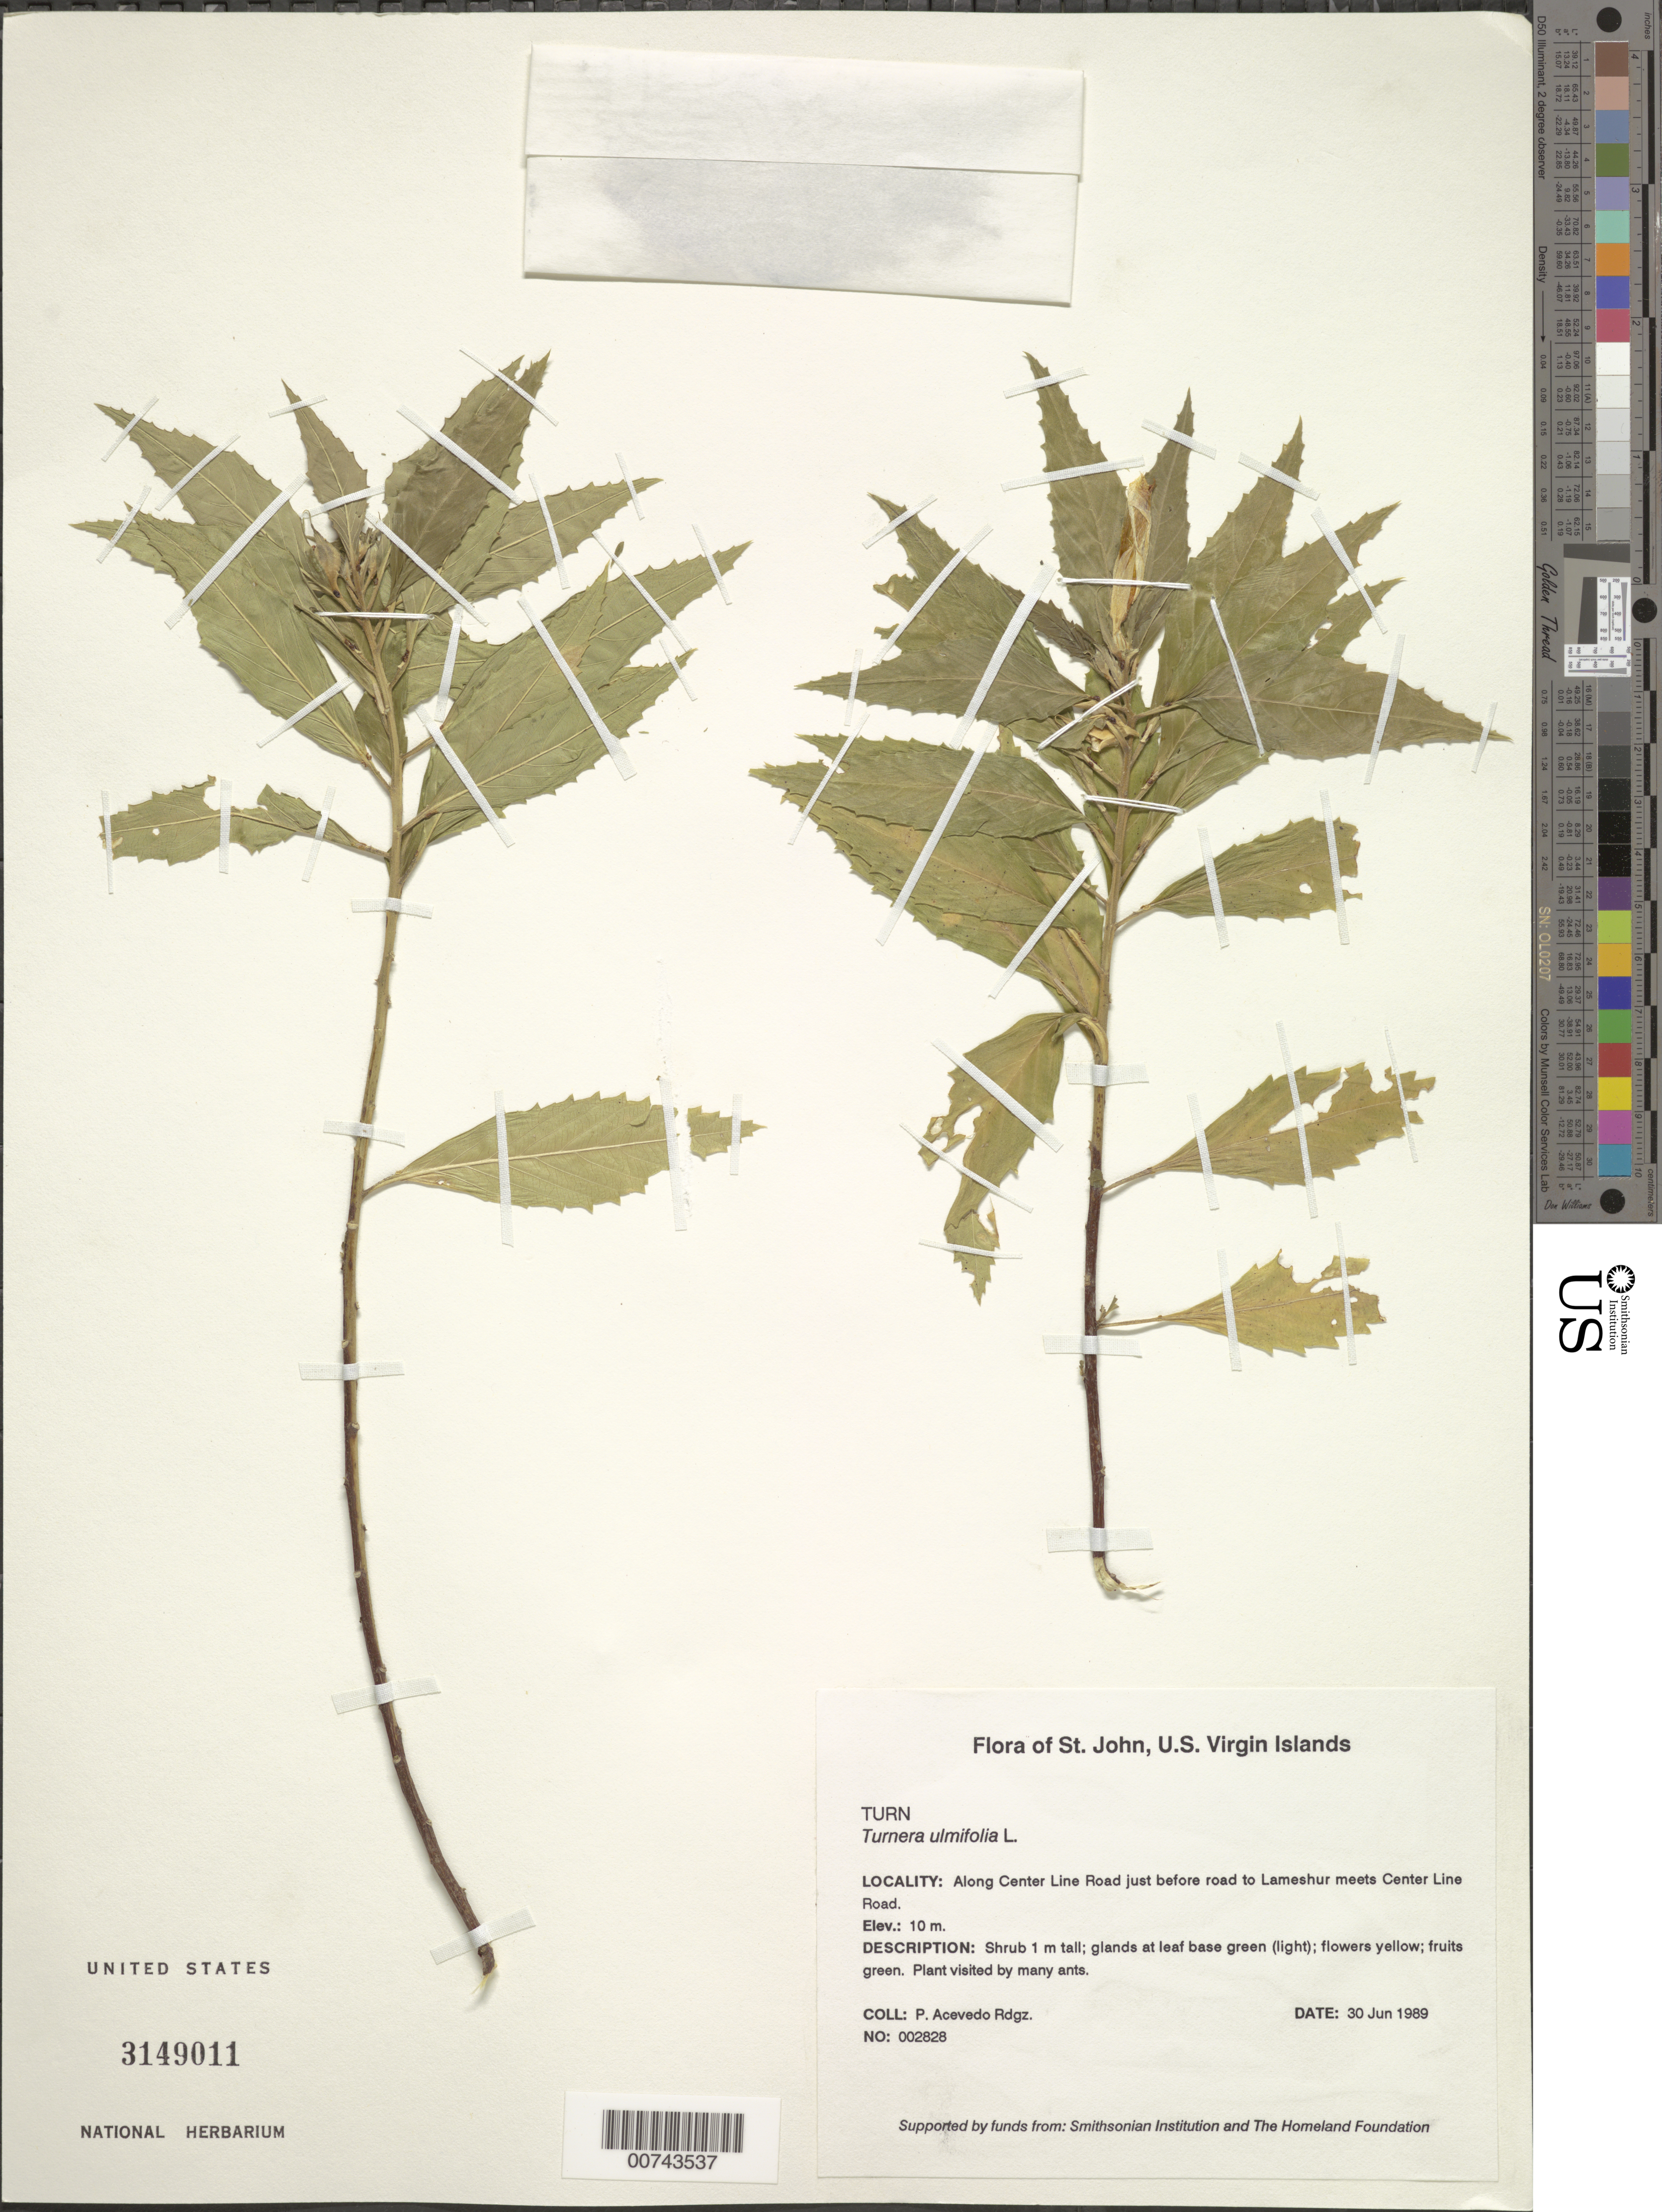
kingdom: Plantae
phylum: Tracheophyta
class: Magnoliopsida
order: Malpighiales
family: Turneraceae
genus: Turnera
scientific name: Turnera ulmifolia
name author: L.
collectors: P. Acevedo-Rodr.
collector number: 2828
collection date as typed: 30 Jun 1989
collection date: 1989-06-30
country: U.S. Virgin Islands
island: St. John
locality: Coral Bay Quarter; along Center Line Road just before road to Lameshur meets Center Line Road.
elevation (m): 10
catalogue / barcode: US 3149011